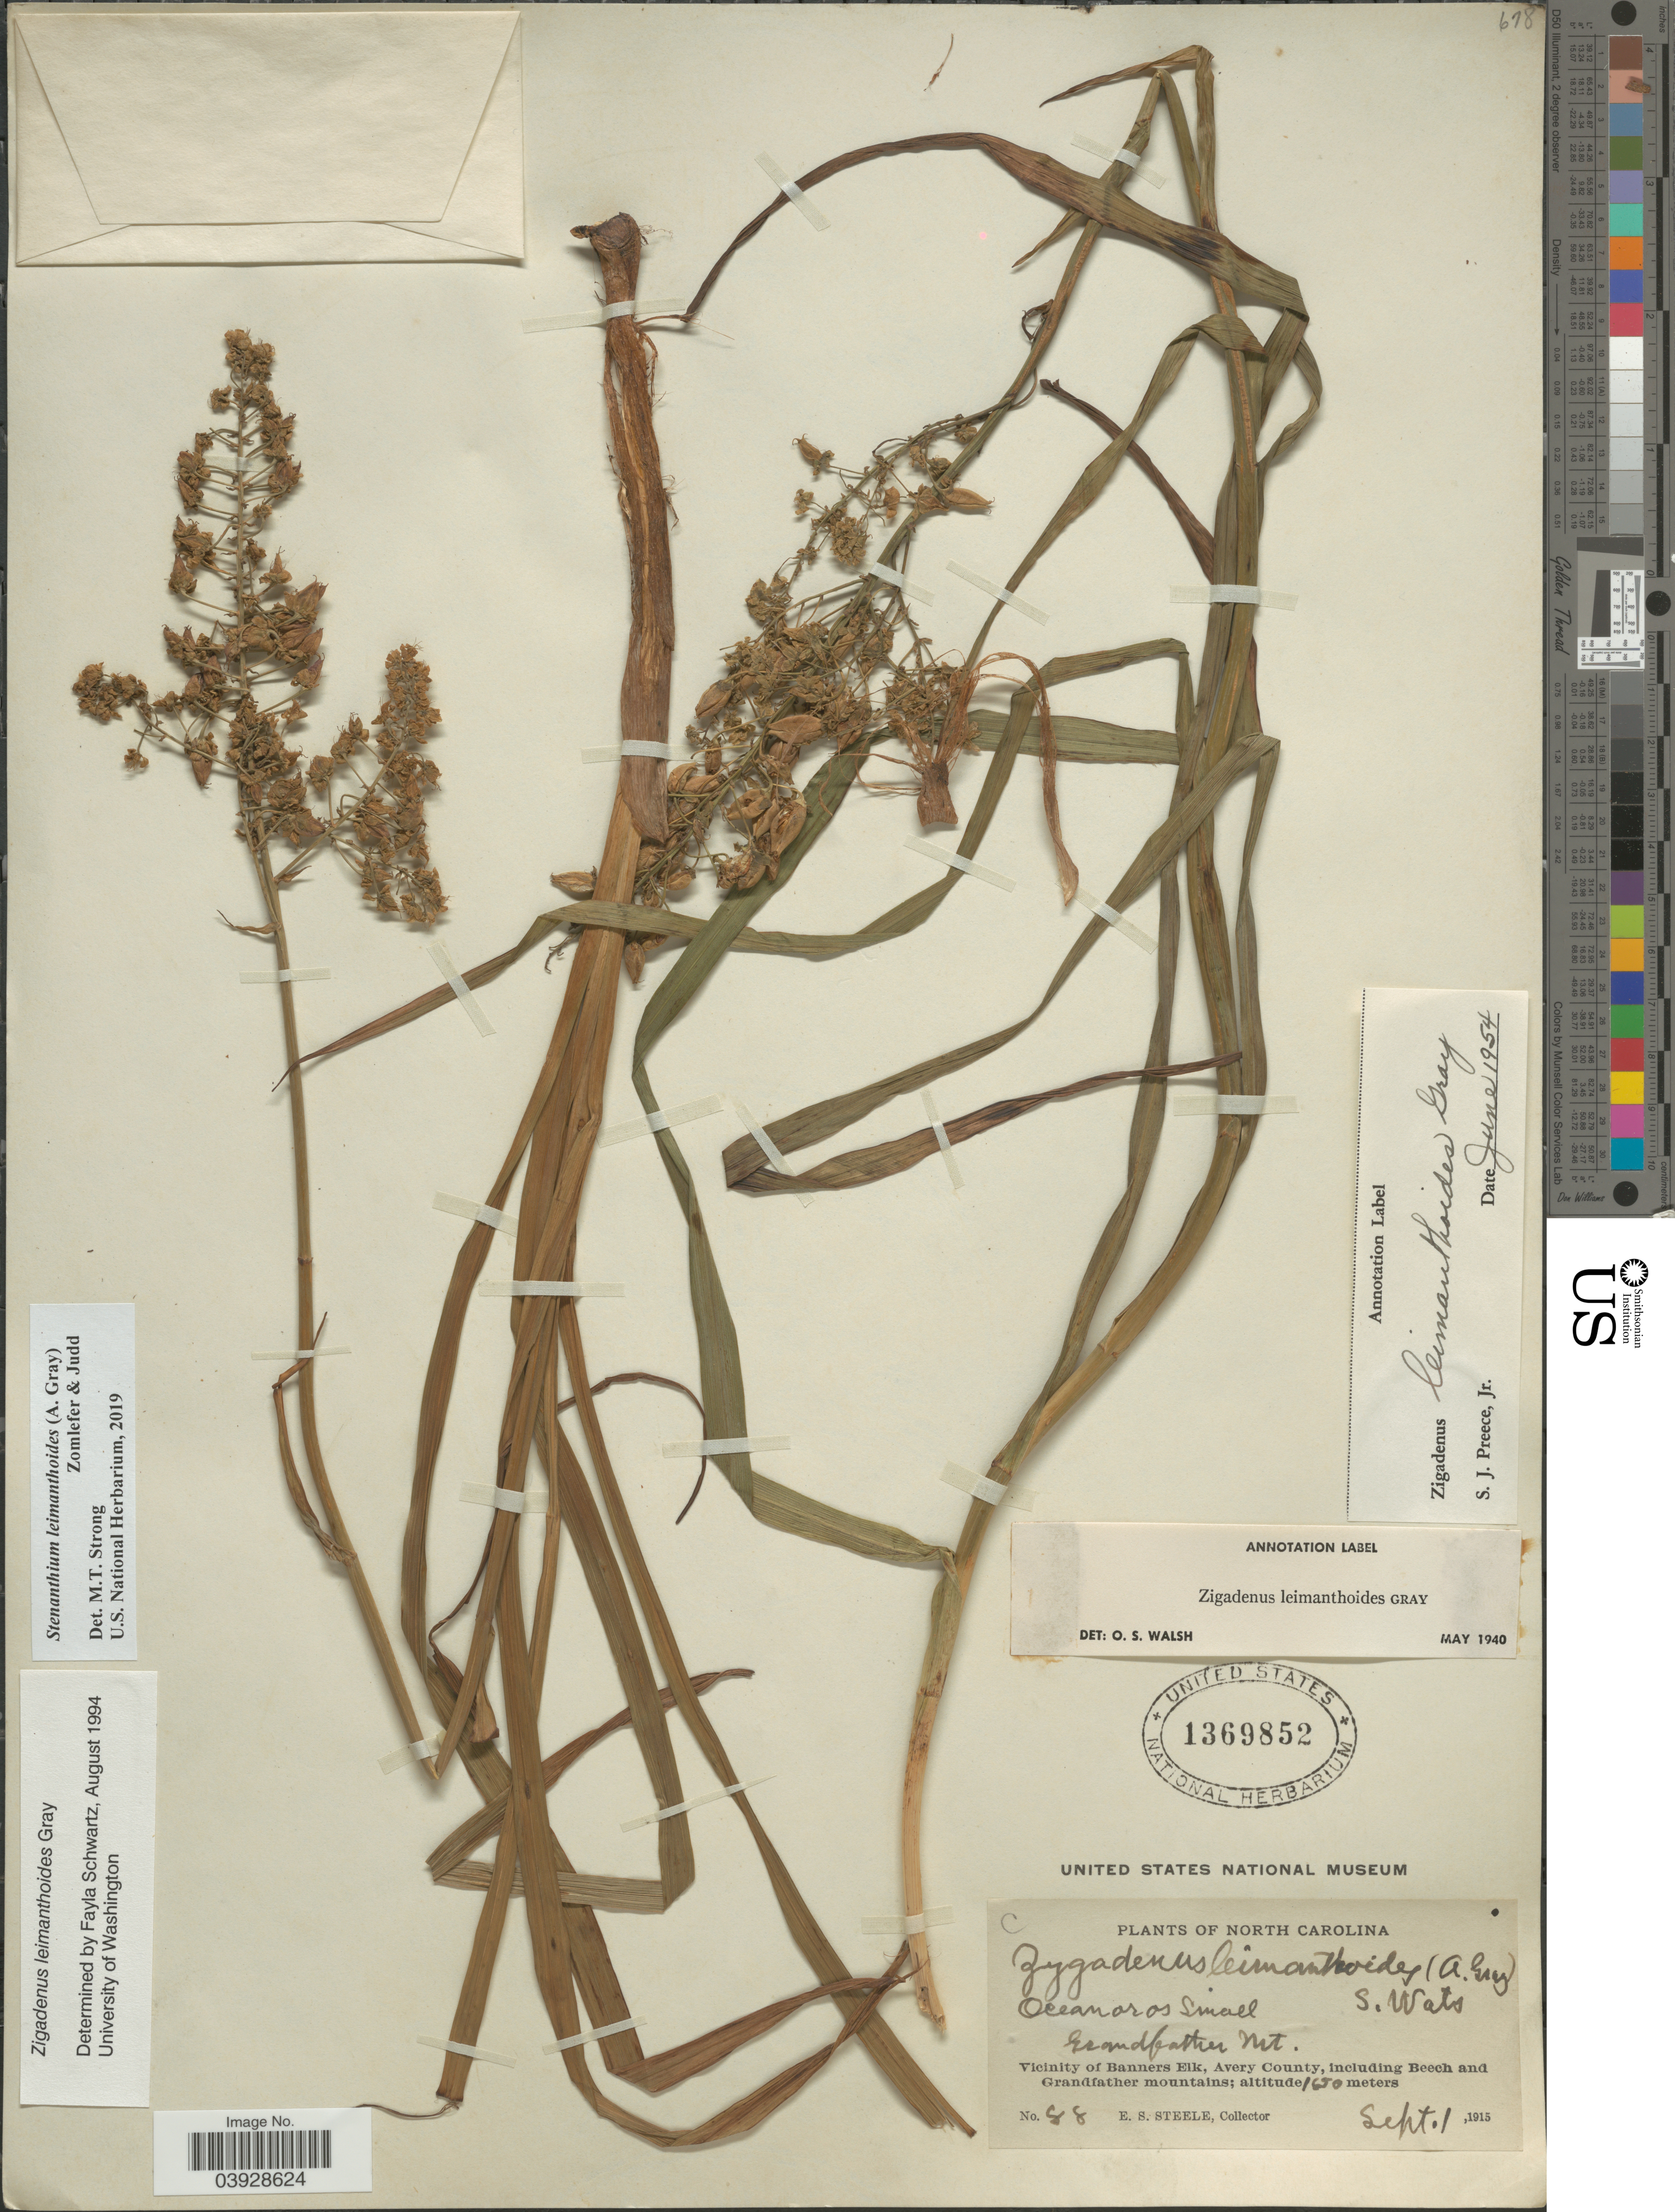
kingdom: Plantae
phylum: Tracheophyta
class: Liliopsida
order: Liliales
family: Melanthiaceae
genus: Stenanthium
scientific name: Stenanthium leimanthoides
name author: (A. Gray) Zomlefer & Judd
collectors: E. Steele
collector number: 88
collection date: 1915-09-01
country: United States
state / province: North Carolina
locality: Grandfather Mt. Vicinity of Banners Elk, Avery County, including Beech and Grandfather mountains.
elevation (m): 1650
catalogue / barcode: US 1369852